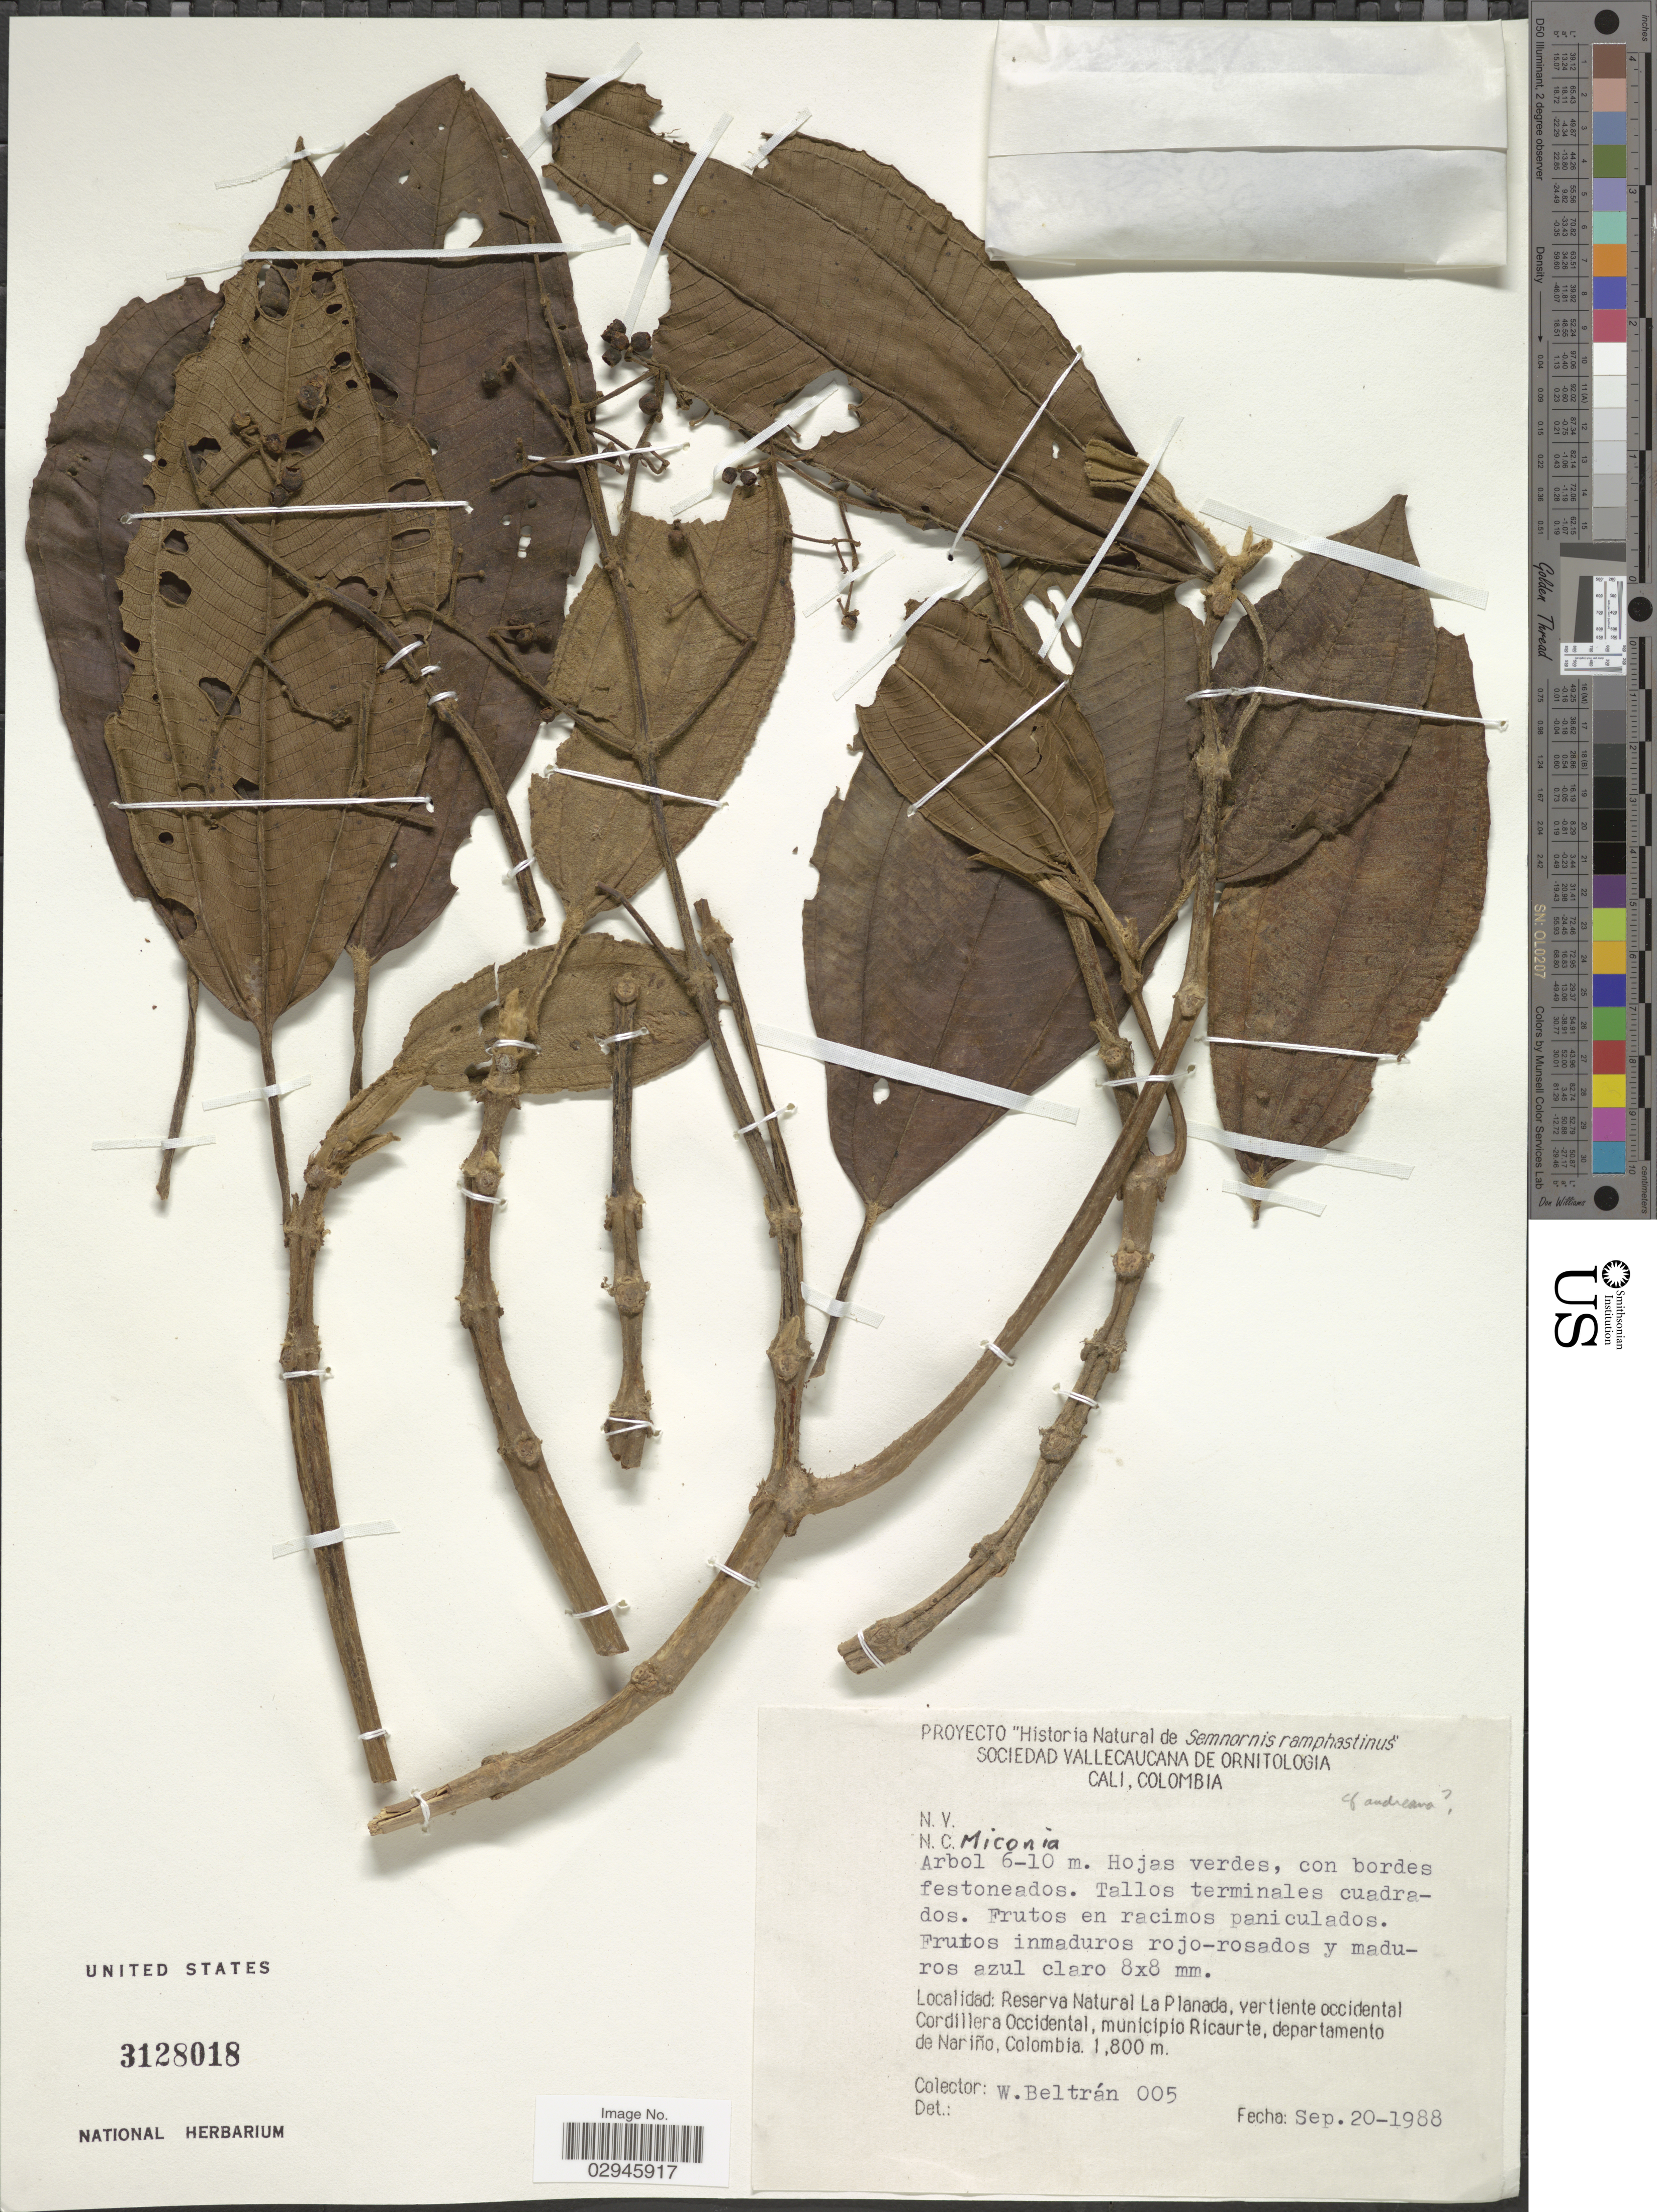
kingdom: Plantae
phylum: Tracheophyta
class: Magnoliopsida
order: Myrtales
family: Melastomataceae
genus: Miconia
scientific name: Miconia sp.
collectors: W. Beltran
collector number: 005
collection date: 1988-09-20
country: Colombia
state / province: Nariño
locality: Reserva Natural La Planada, vertiente occidental Cordillera Occidental, municipio Ricaurte, departamento de Nariño.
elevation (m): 1800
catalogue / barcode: US 3128018